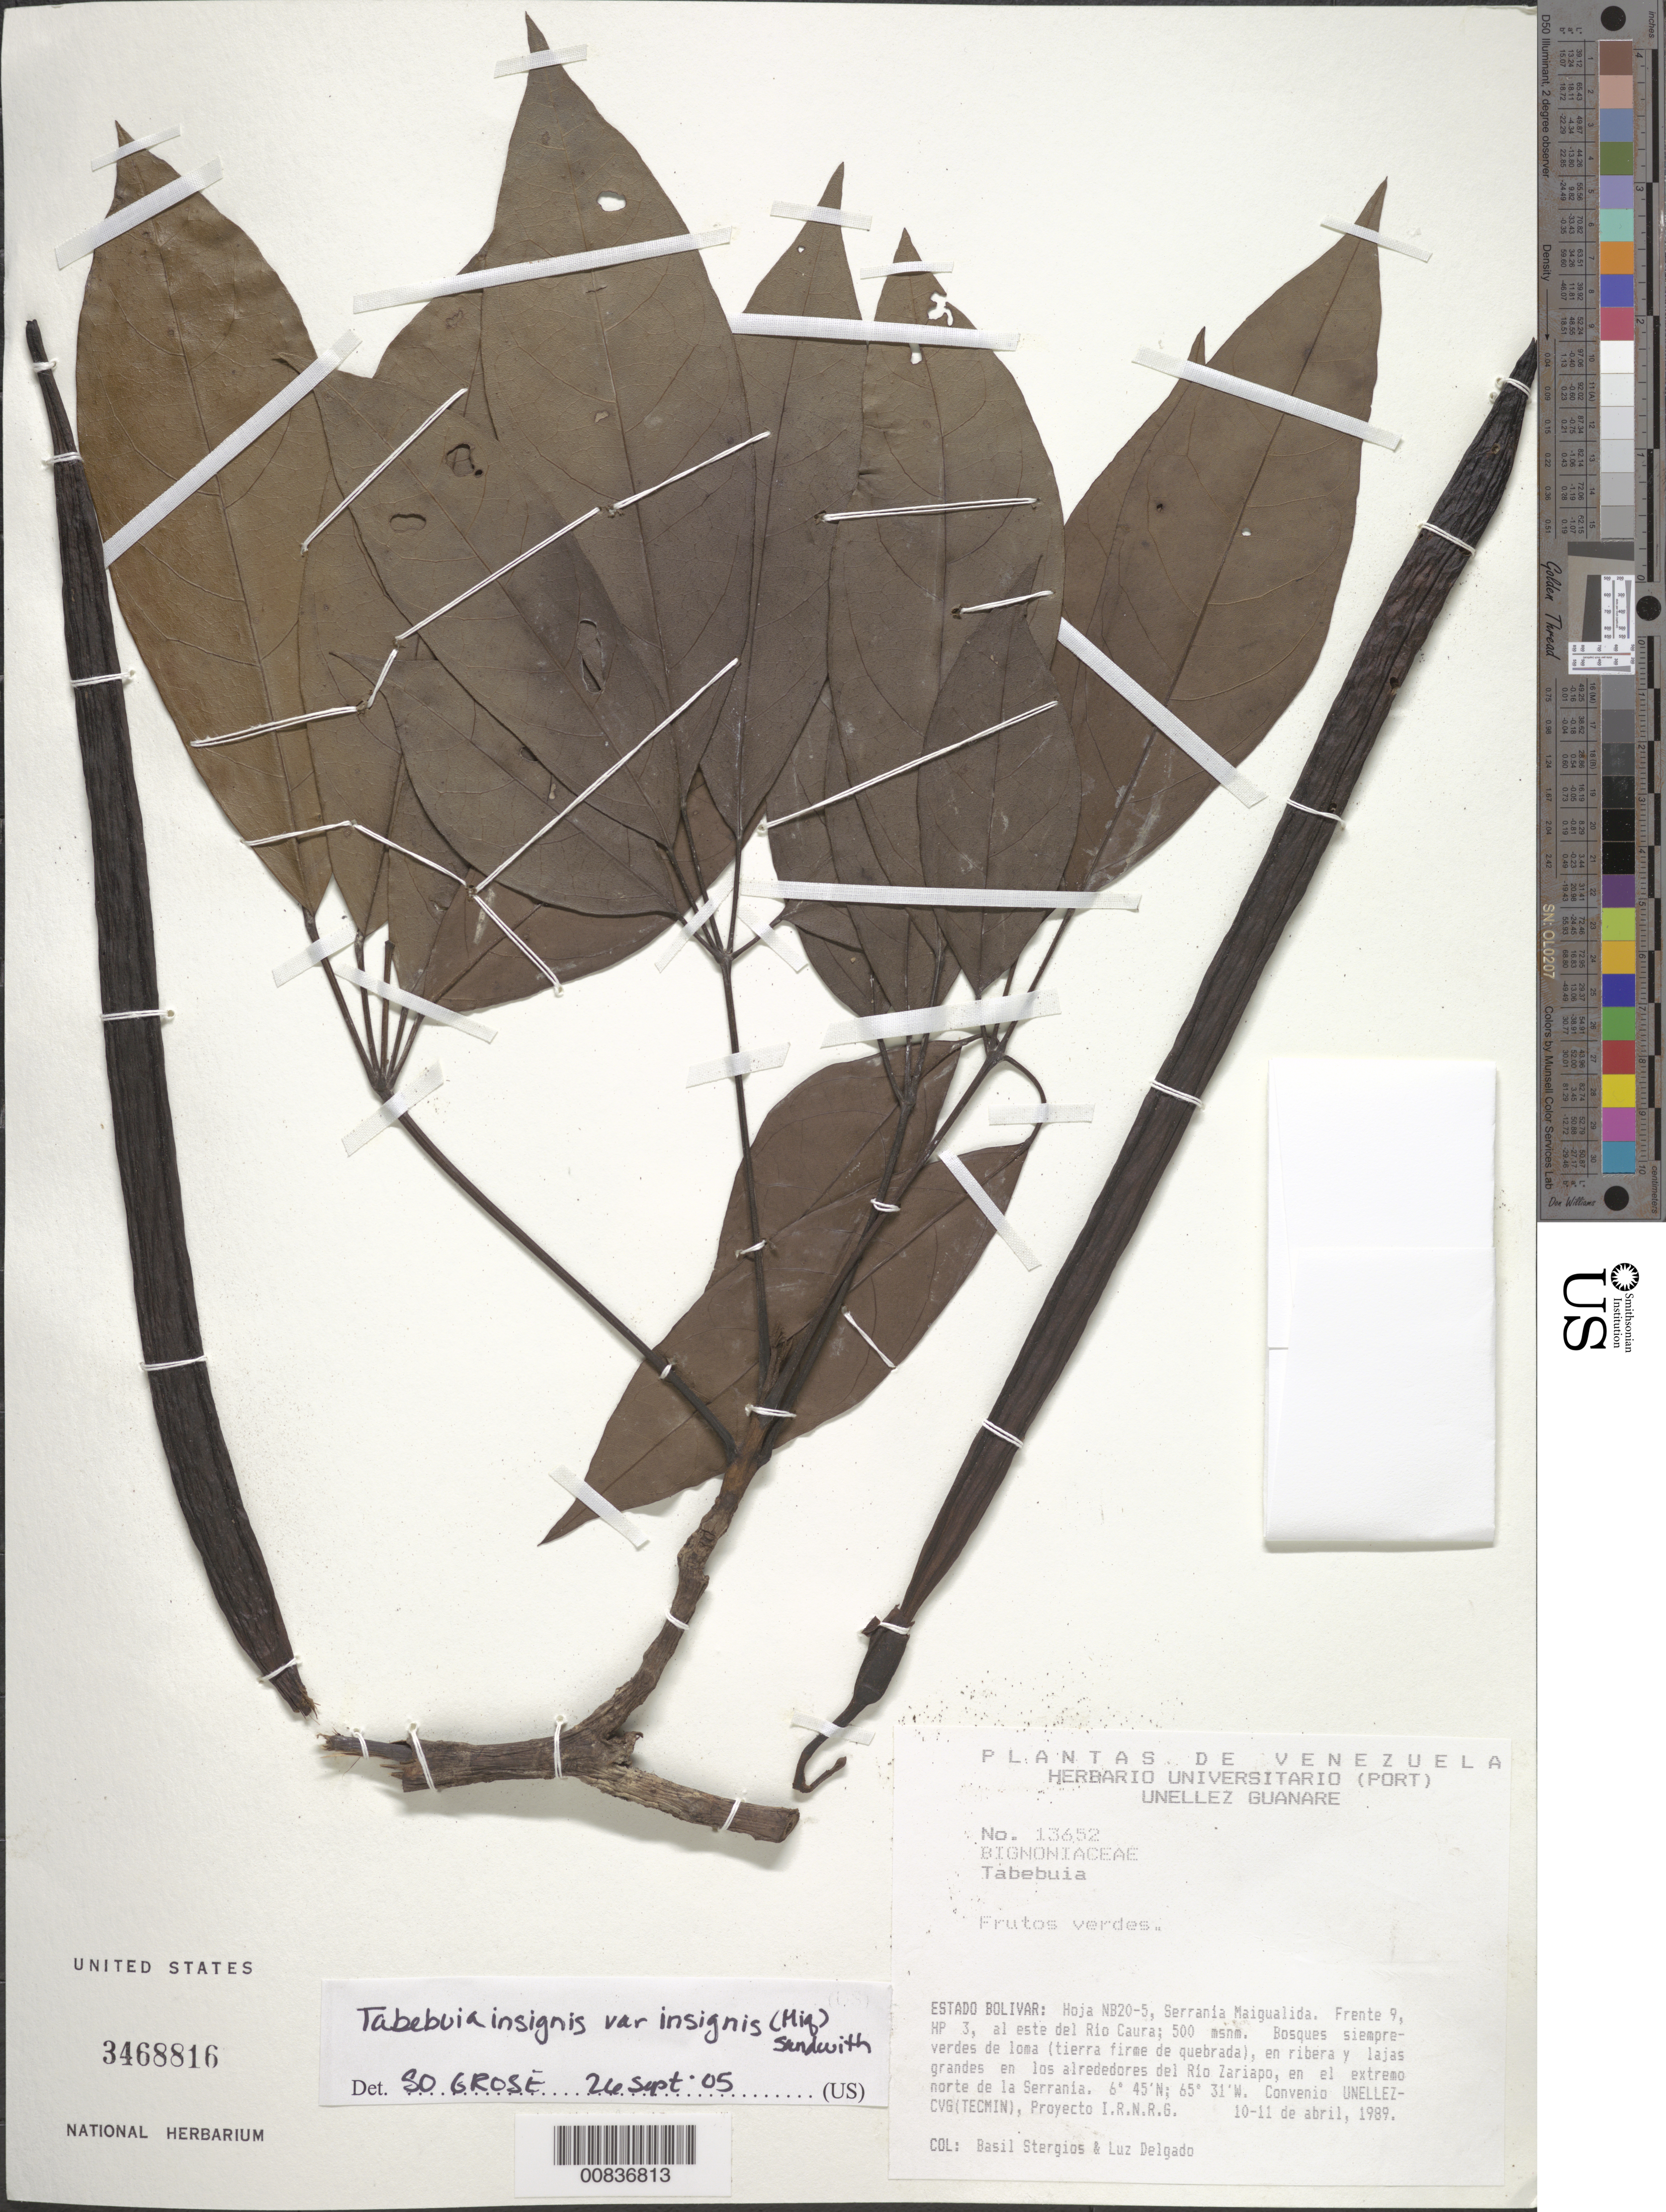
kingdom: Plantae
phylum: Tracheophyta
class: Magnoliopsida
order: Lamiales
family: Bignoniaceae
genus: Tabebuia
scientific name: Tabebuia insignis var. insignis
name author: (Miq.) Sandwith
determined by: Grose, S. O.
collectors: B. G. Stergios & L. Delgado V.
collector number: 13652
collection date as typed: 10-Apr-89 to 11-Apr-89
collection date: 1989-04-10/1989-04-11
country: Venezuela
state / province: Bolívar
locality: Serrania Maigualida, E del río Caura, alrededores del río Zariapo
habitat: Bosques siempre-verdes de loma (tierra firme de quebrada), en ribera y lajas grandesen los alrededores del río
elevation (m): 500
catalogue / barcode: US 3468816